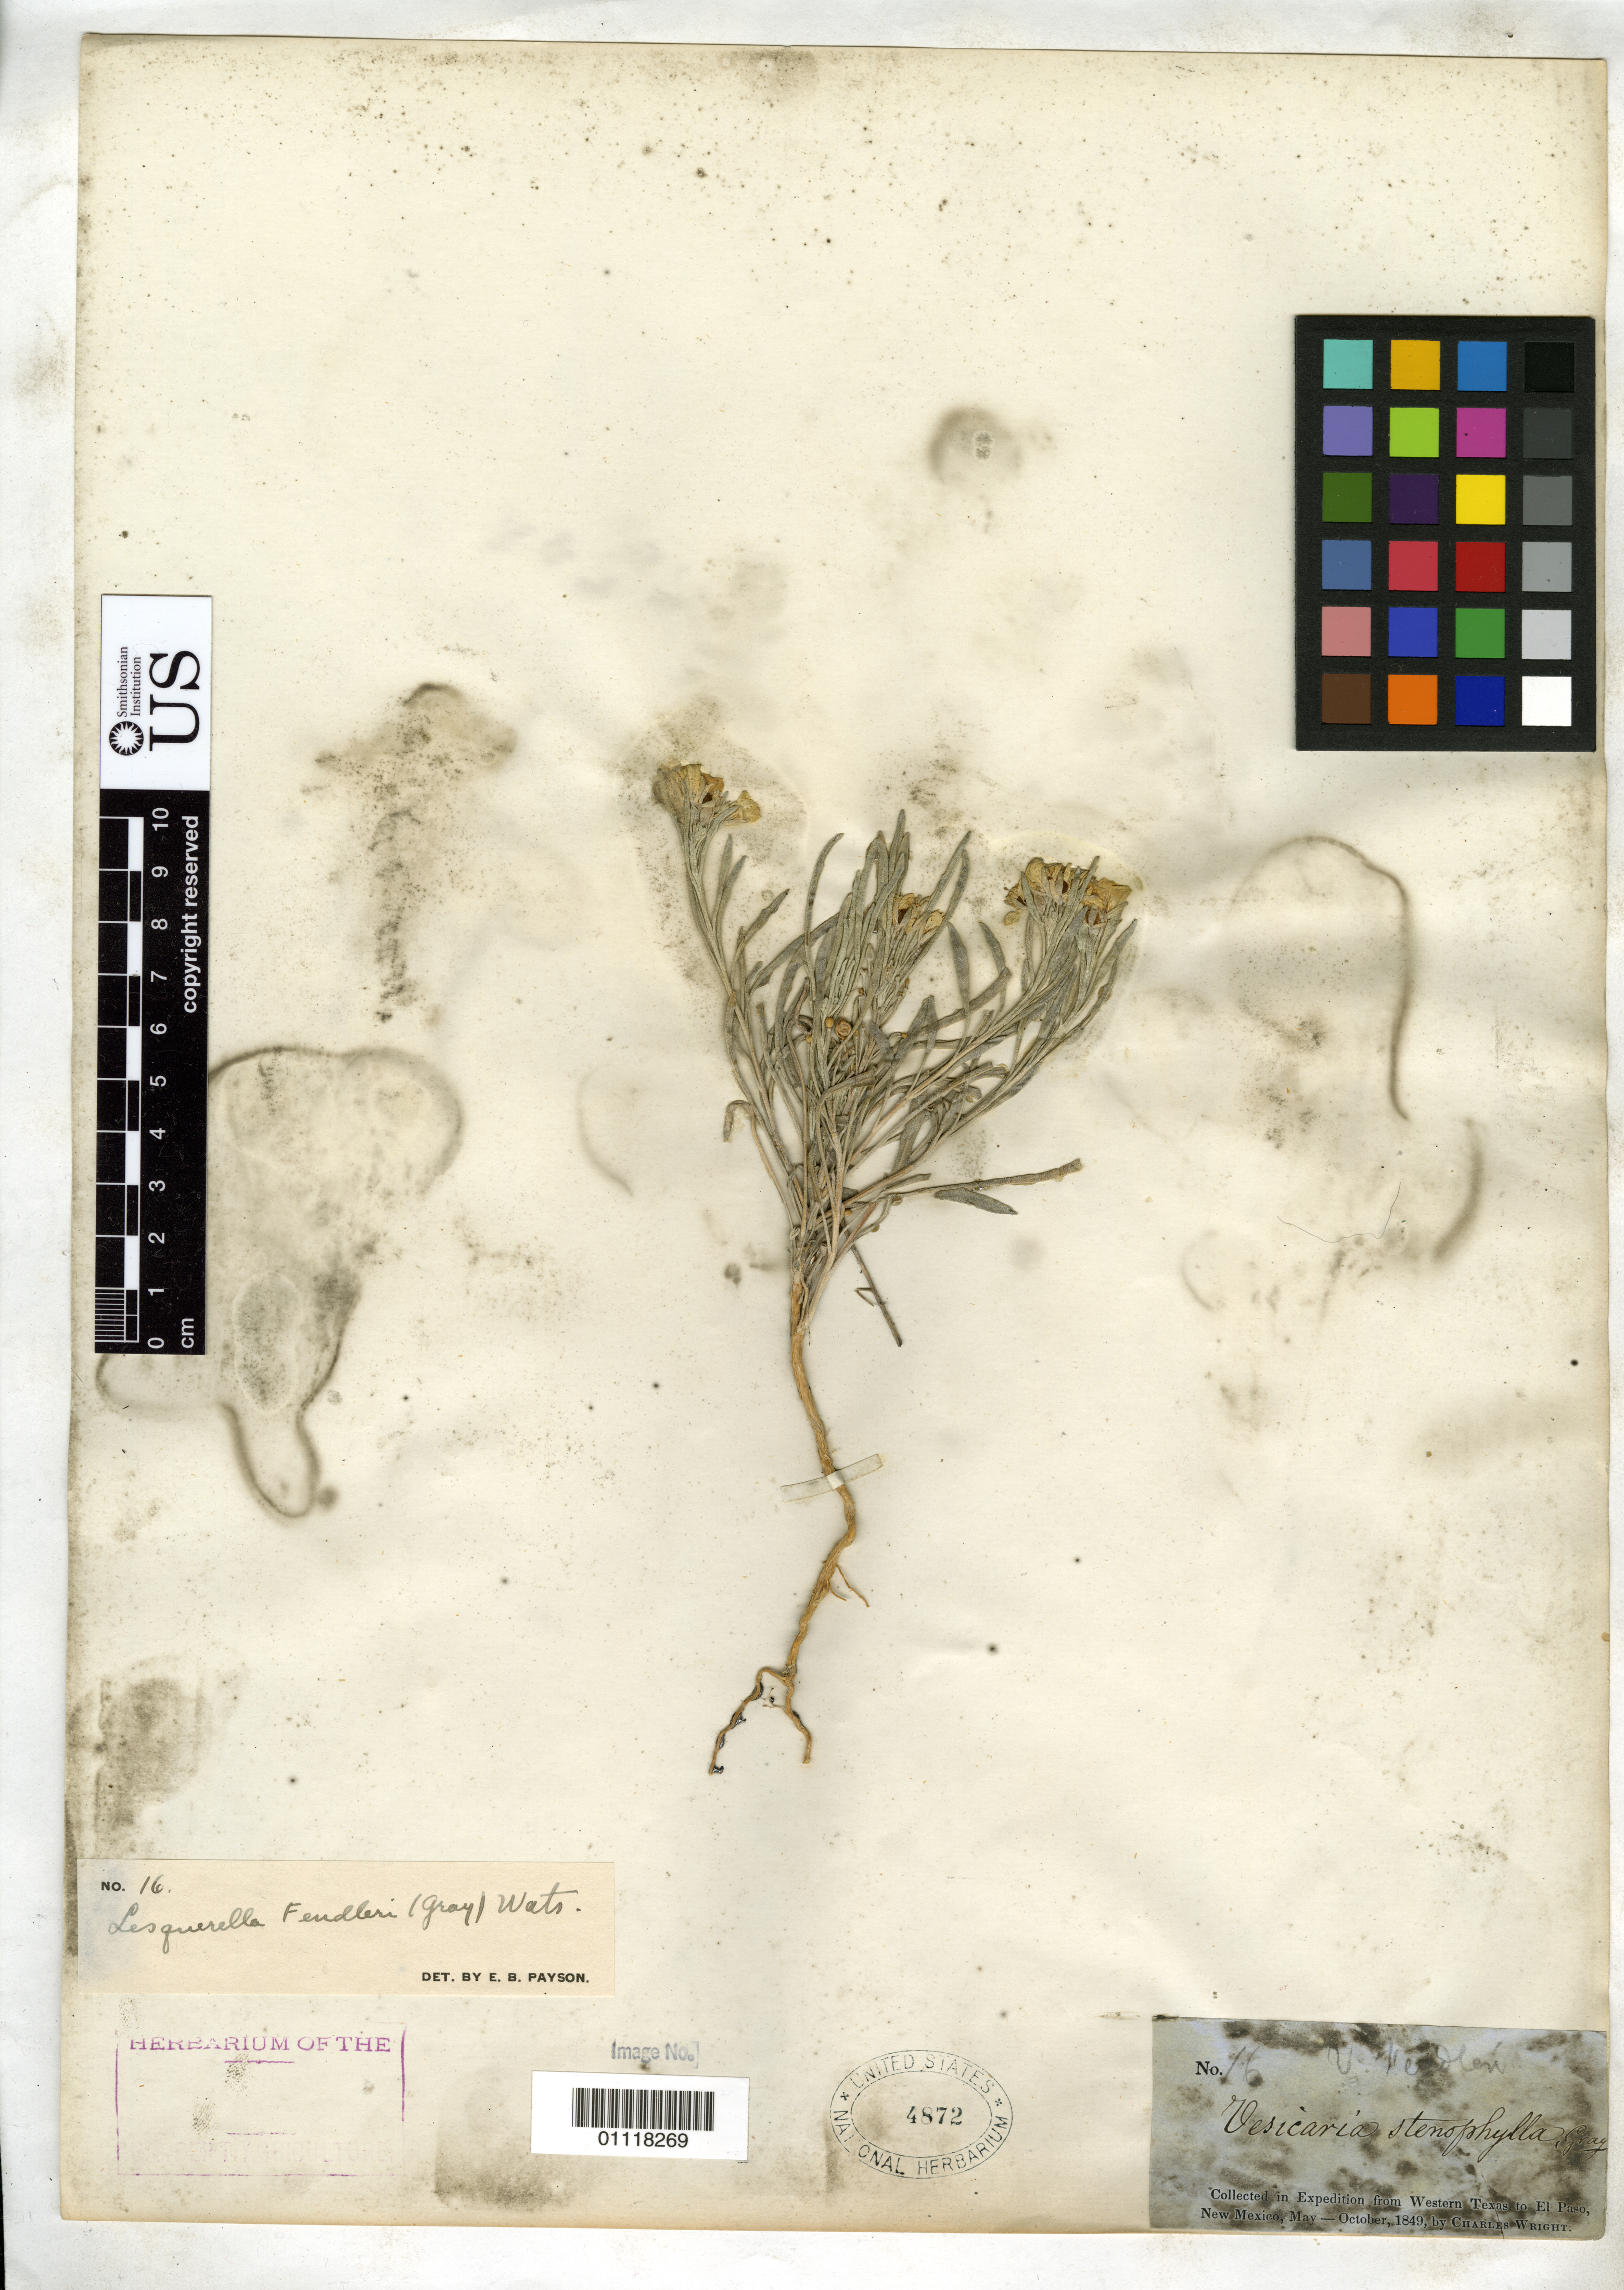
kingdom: Plantae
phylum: Tracheophyta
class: Magnoliopsida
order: Brassicales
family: Brassicaceae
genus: Lesquerella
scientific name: Lesquerella fendleri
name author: (A. Gray) S. Watson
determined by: Payson, E. B.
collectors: C. Wright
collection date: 1849-05/1849-10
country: United States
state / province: New Mexico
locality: Western Texas to El Paso.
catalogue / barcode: US 4872